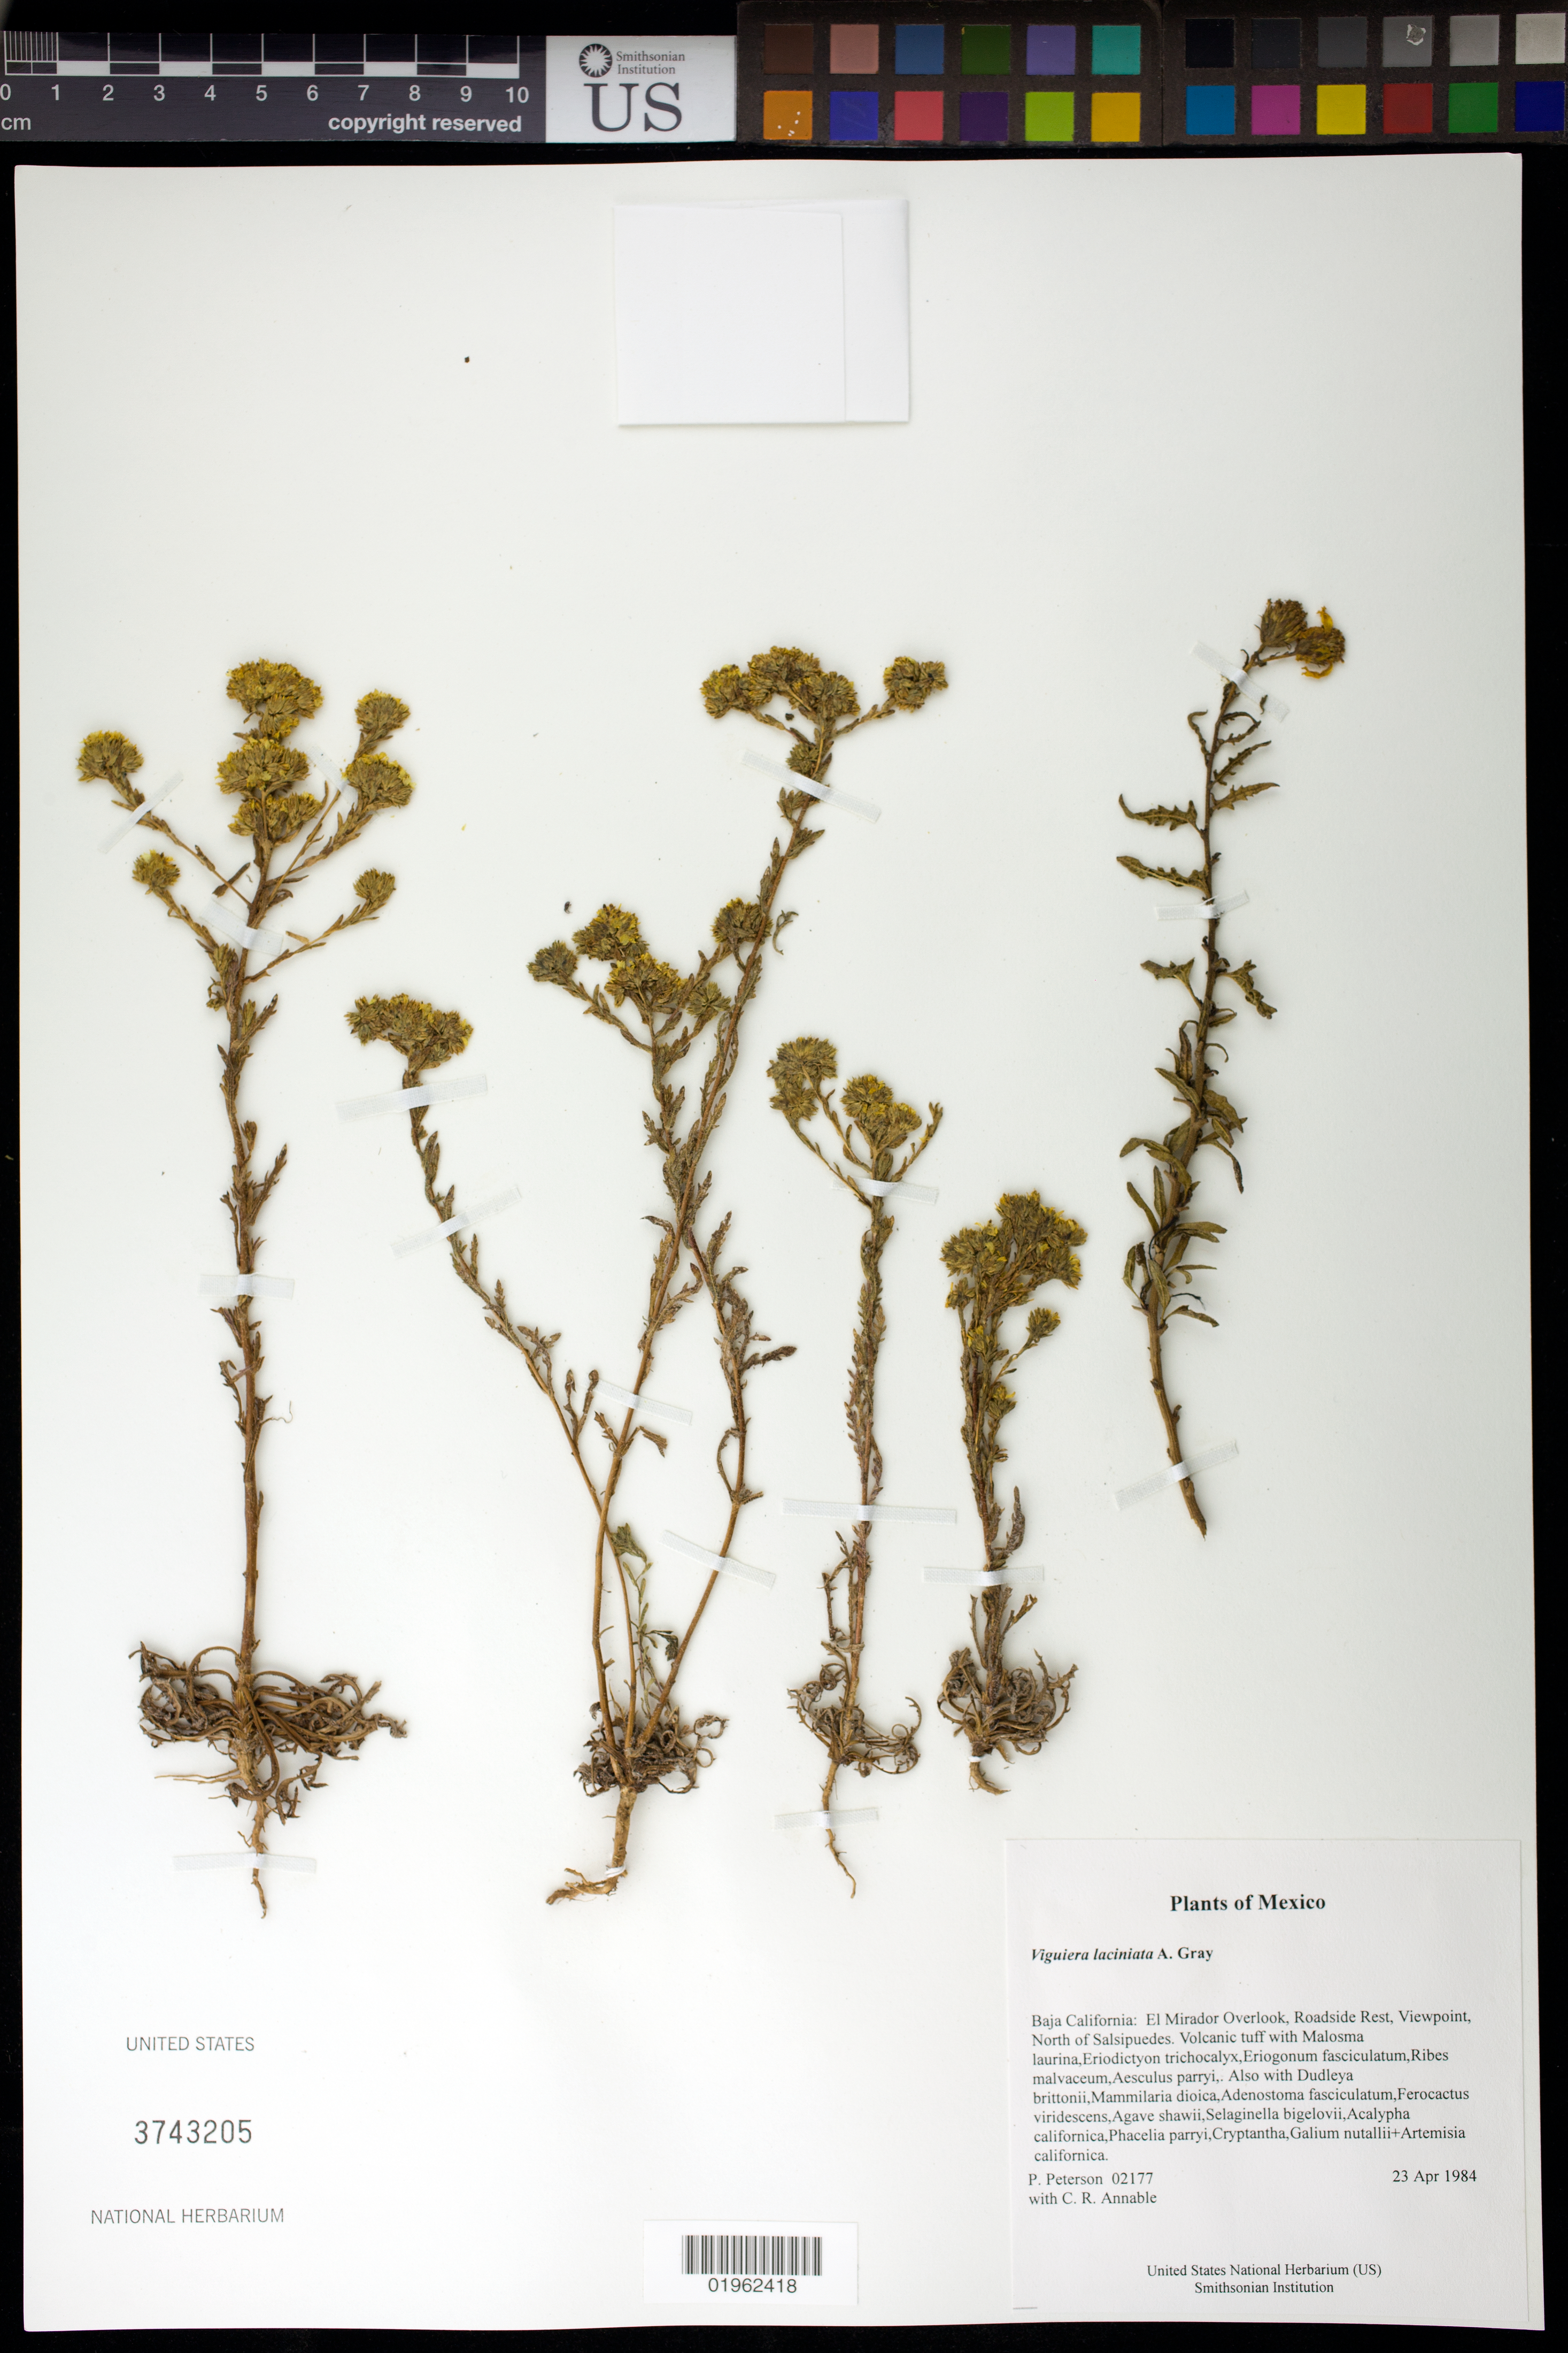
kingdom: Plantae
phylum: Tracheophyta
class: Magnoliopsida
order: Asterales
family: Asteraceae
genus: Viguiera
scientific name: Viguiera laciniata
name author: A. Gray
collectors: P. M. Peterson & C. R. Annable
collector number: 02177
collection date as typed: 23 Apr 1984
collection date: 1984-04-23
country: Mexico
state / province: Baja California Norte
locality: El Mirador Overlook, Roadside Rest, Viewpoint, North of Salsipuedes.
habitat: Volcanic tuff with Malosma laurina,Eriodictyon trichocalyx,Eriogonum fasciculatum,Ribes malvaceum,Aesculus parryi,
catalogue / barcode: US 3743295